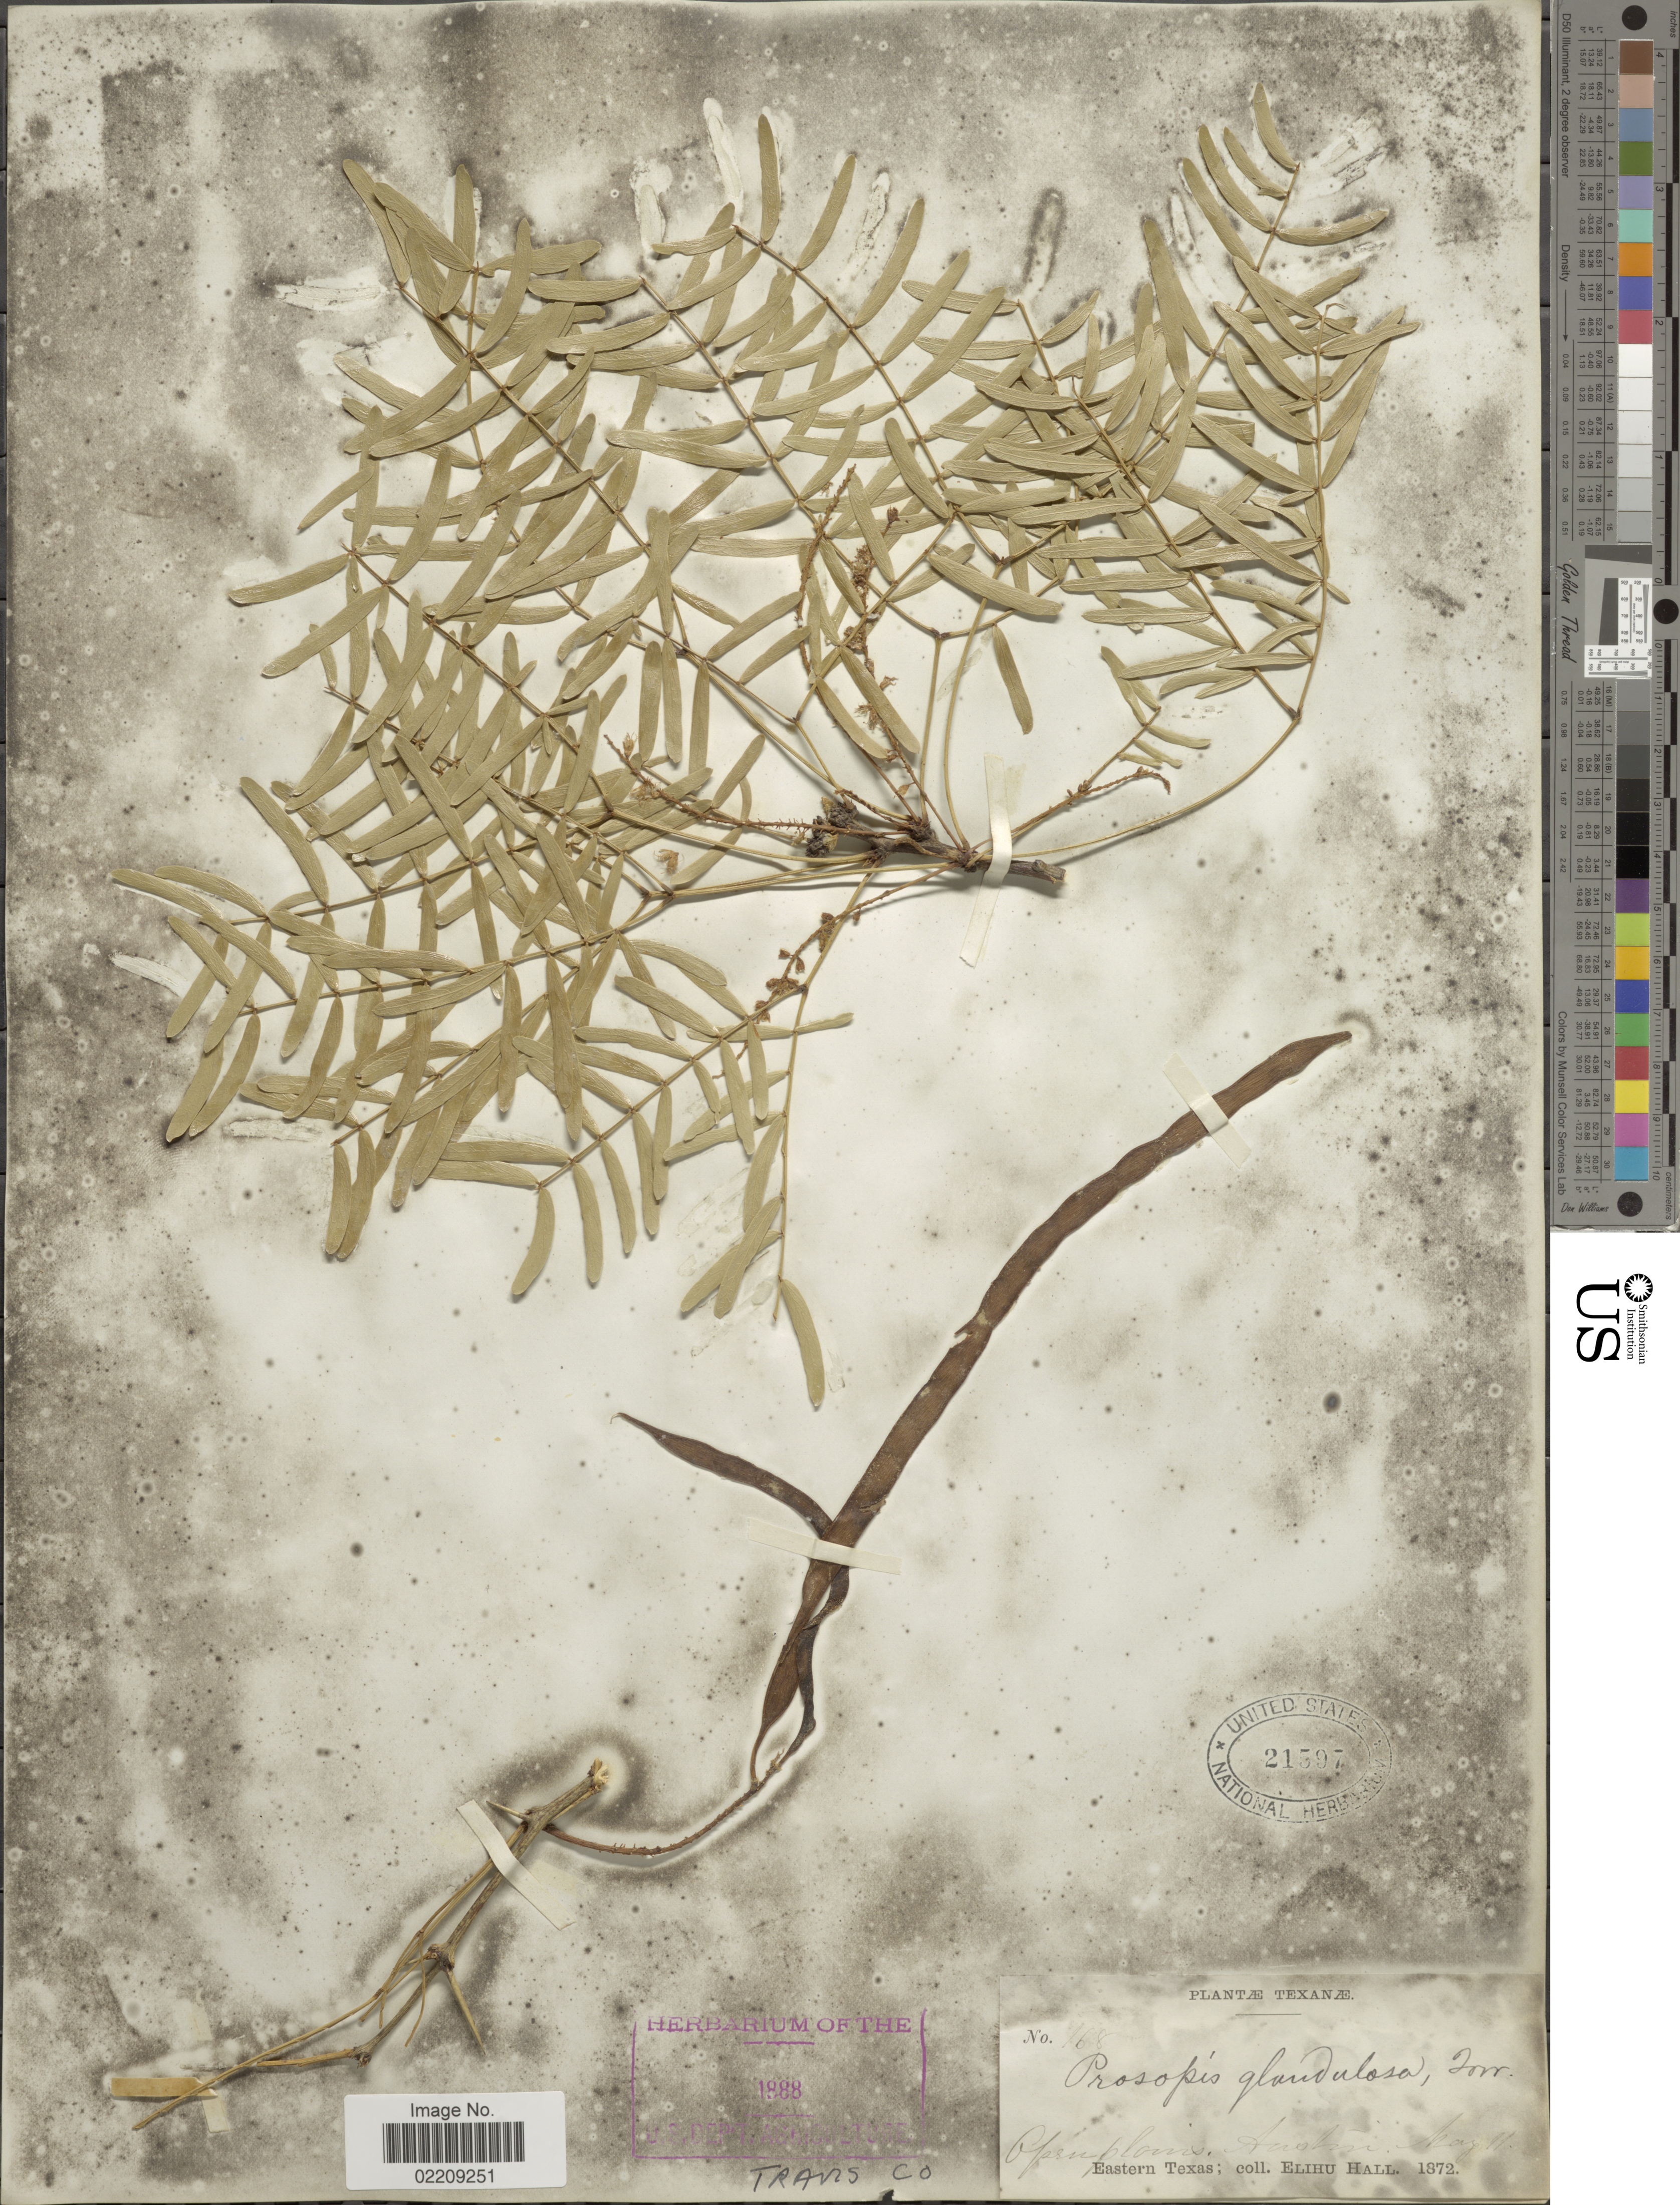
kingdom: Plantae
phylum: Tracheophyta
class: Magnoliopsida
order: Fabales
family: Fabaceae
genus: Neltuma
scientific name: Neltuma glandulosa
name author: (Torr.) Britton & Rose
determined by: Strong, Mark T., (BOT), Smithsonian Institution - National Museum of Natural History (UNITED STATES)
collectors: E. Hall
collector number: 168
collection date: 1872-05-11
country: United States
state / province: Texas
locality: Open plains, Austin, Eastern Texas, Travis Co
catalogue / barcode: US 21597